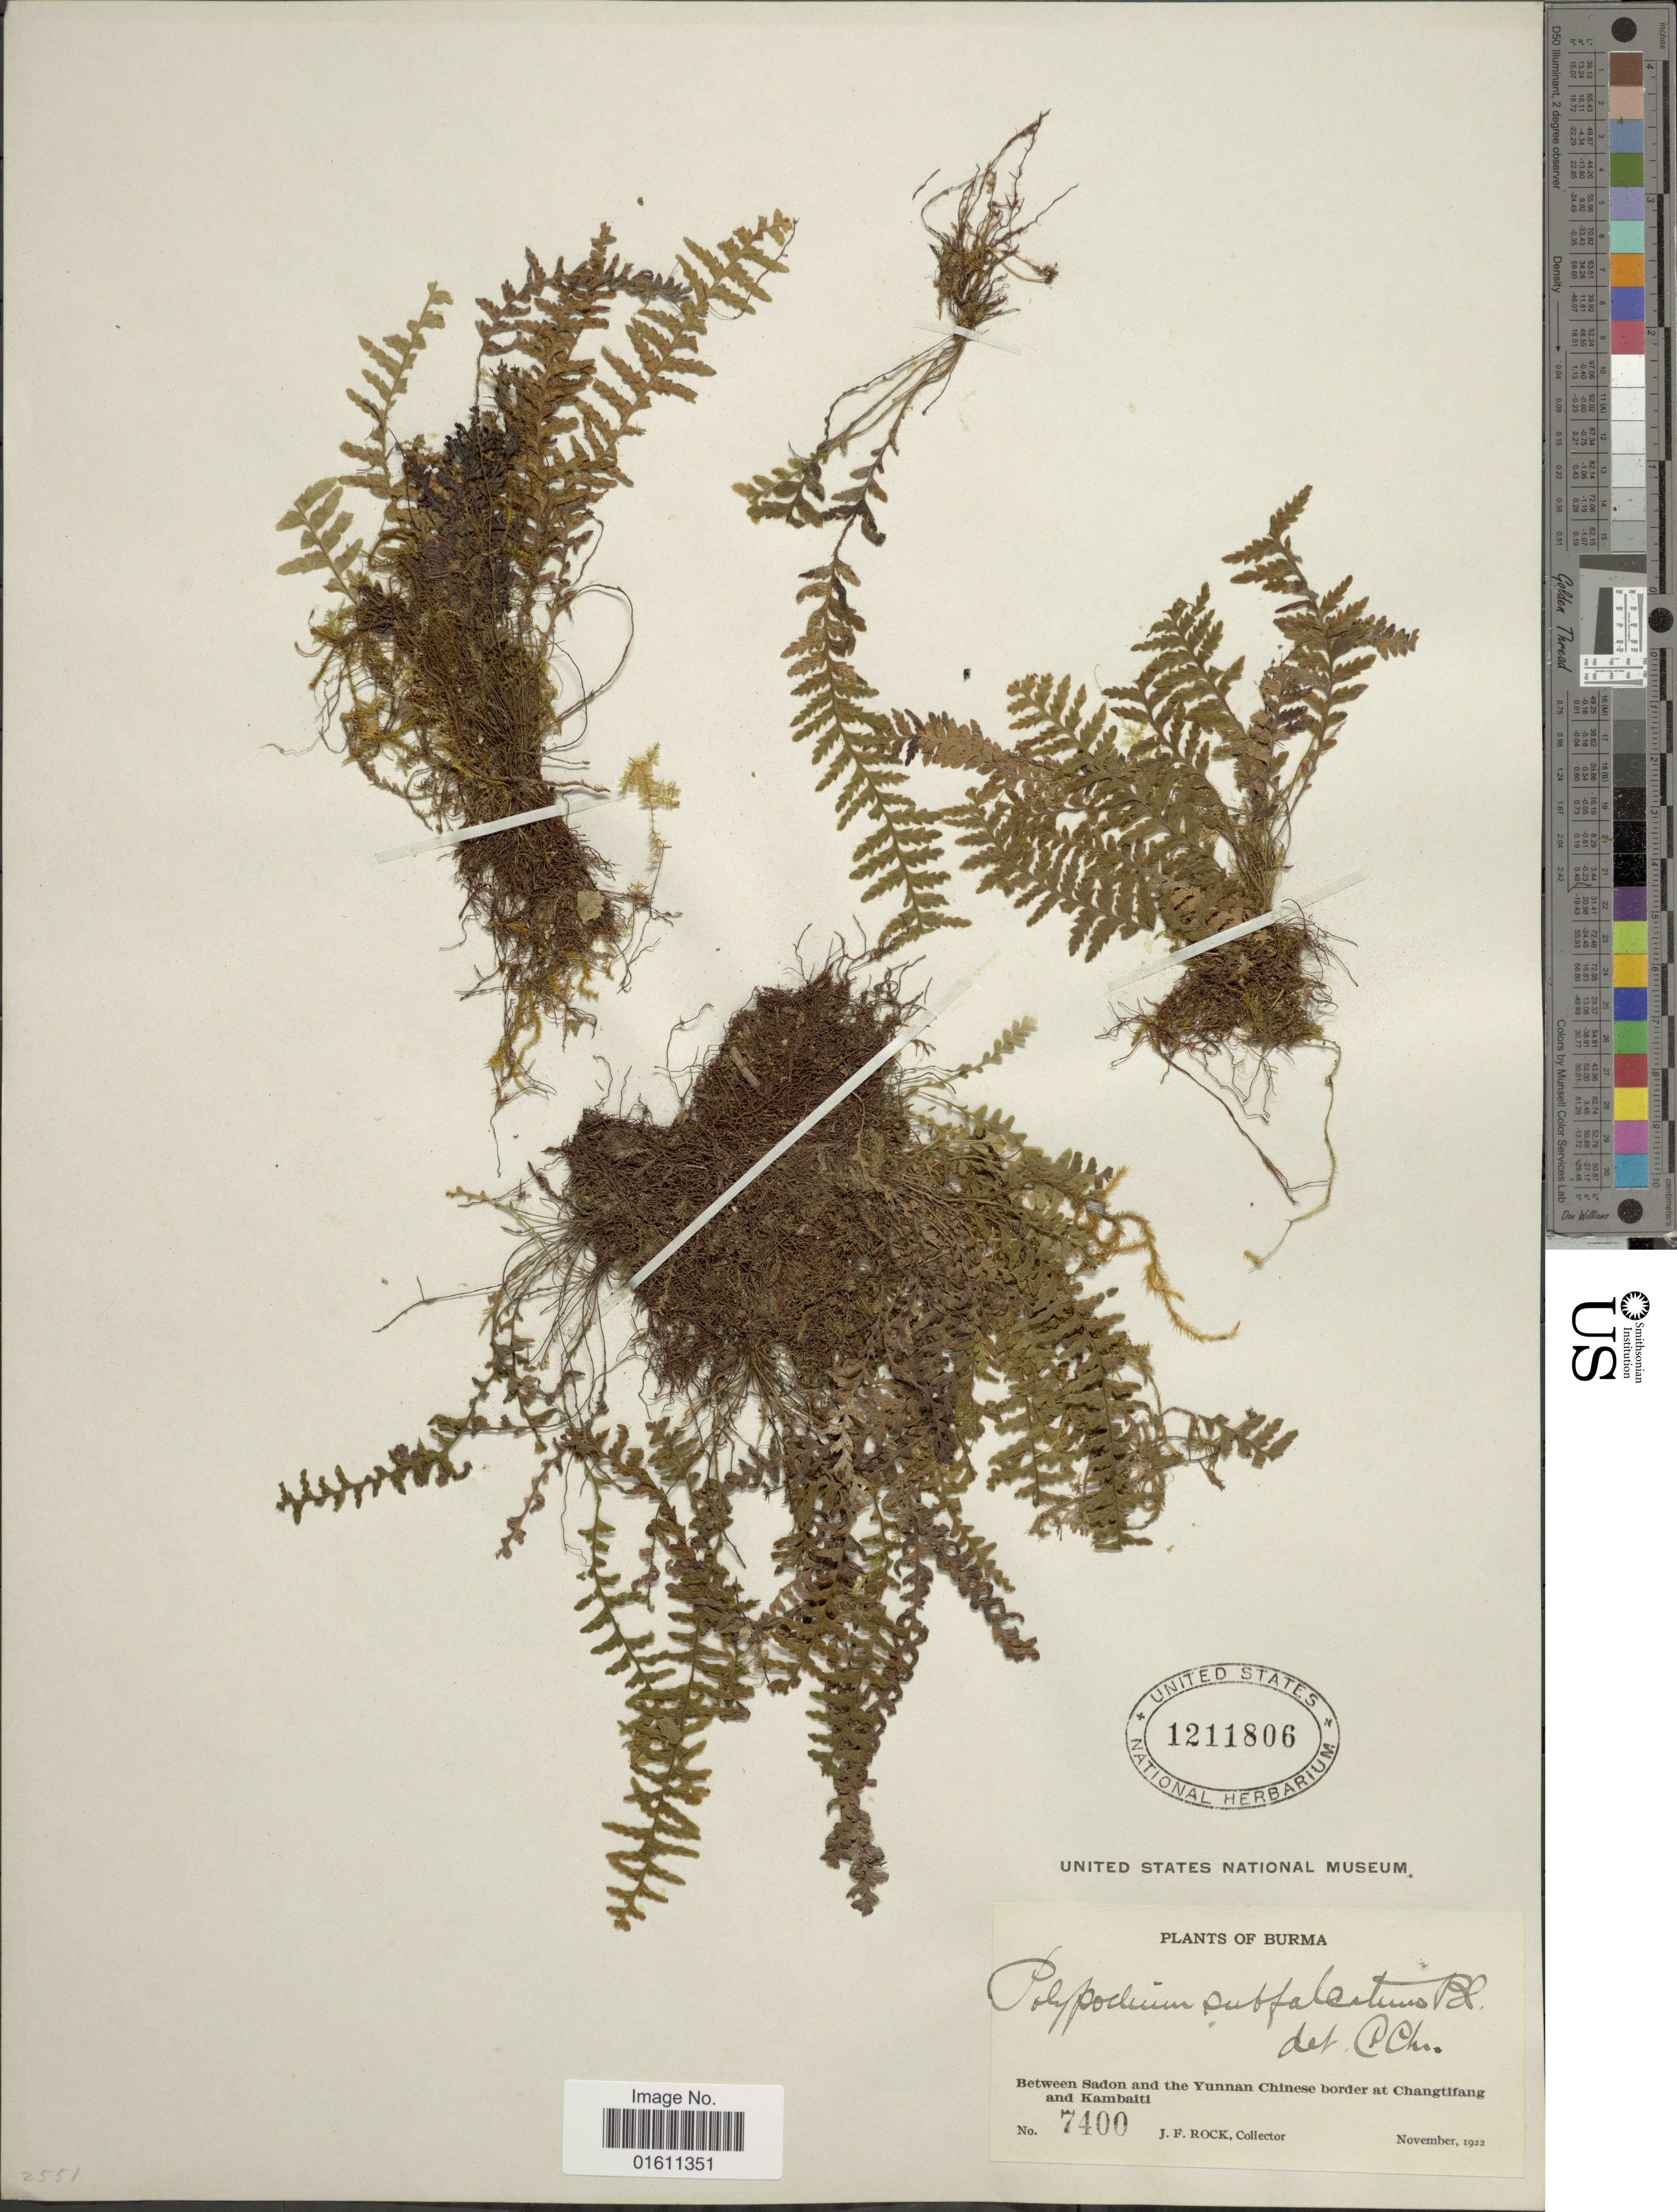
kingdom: Plantae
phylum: Tracheophyta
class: Polypodiopsida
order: Polypodiales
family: Polypodiaceae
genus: Tomophyllum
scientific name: Tomophyllum donianum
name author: (Spreng.) Fraser-Jenk. & Parris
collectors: J. Rock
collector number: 7400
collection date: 1922-11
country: Myanmar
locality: Burma, between Sadan and the Yunnan Chines border at Chagtifabg and Kambaiti.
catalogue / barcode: US 1211806